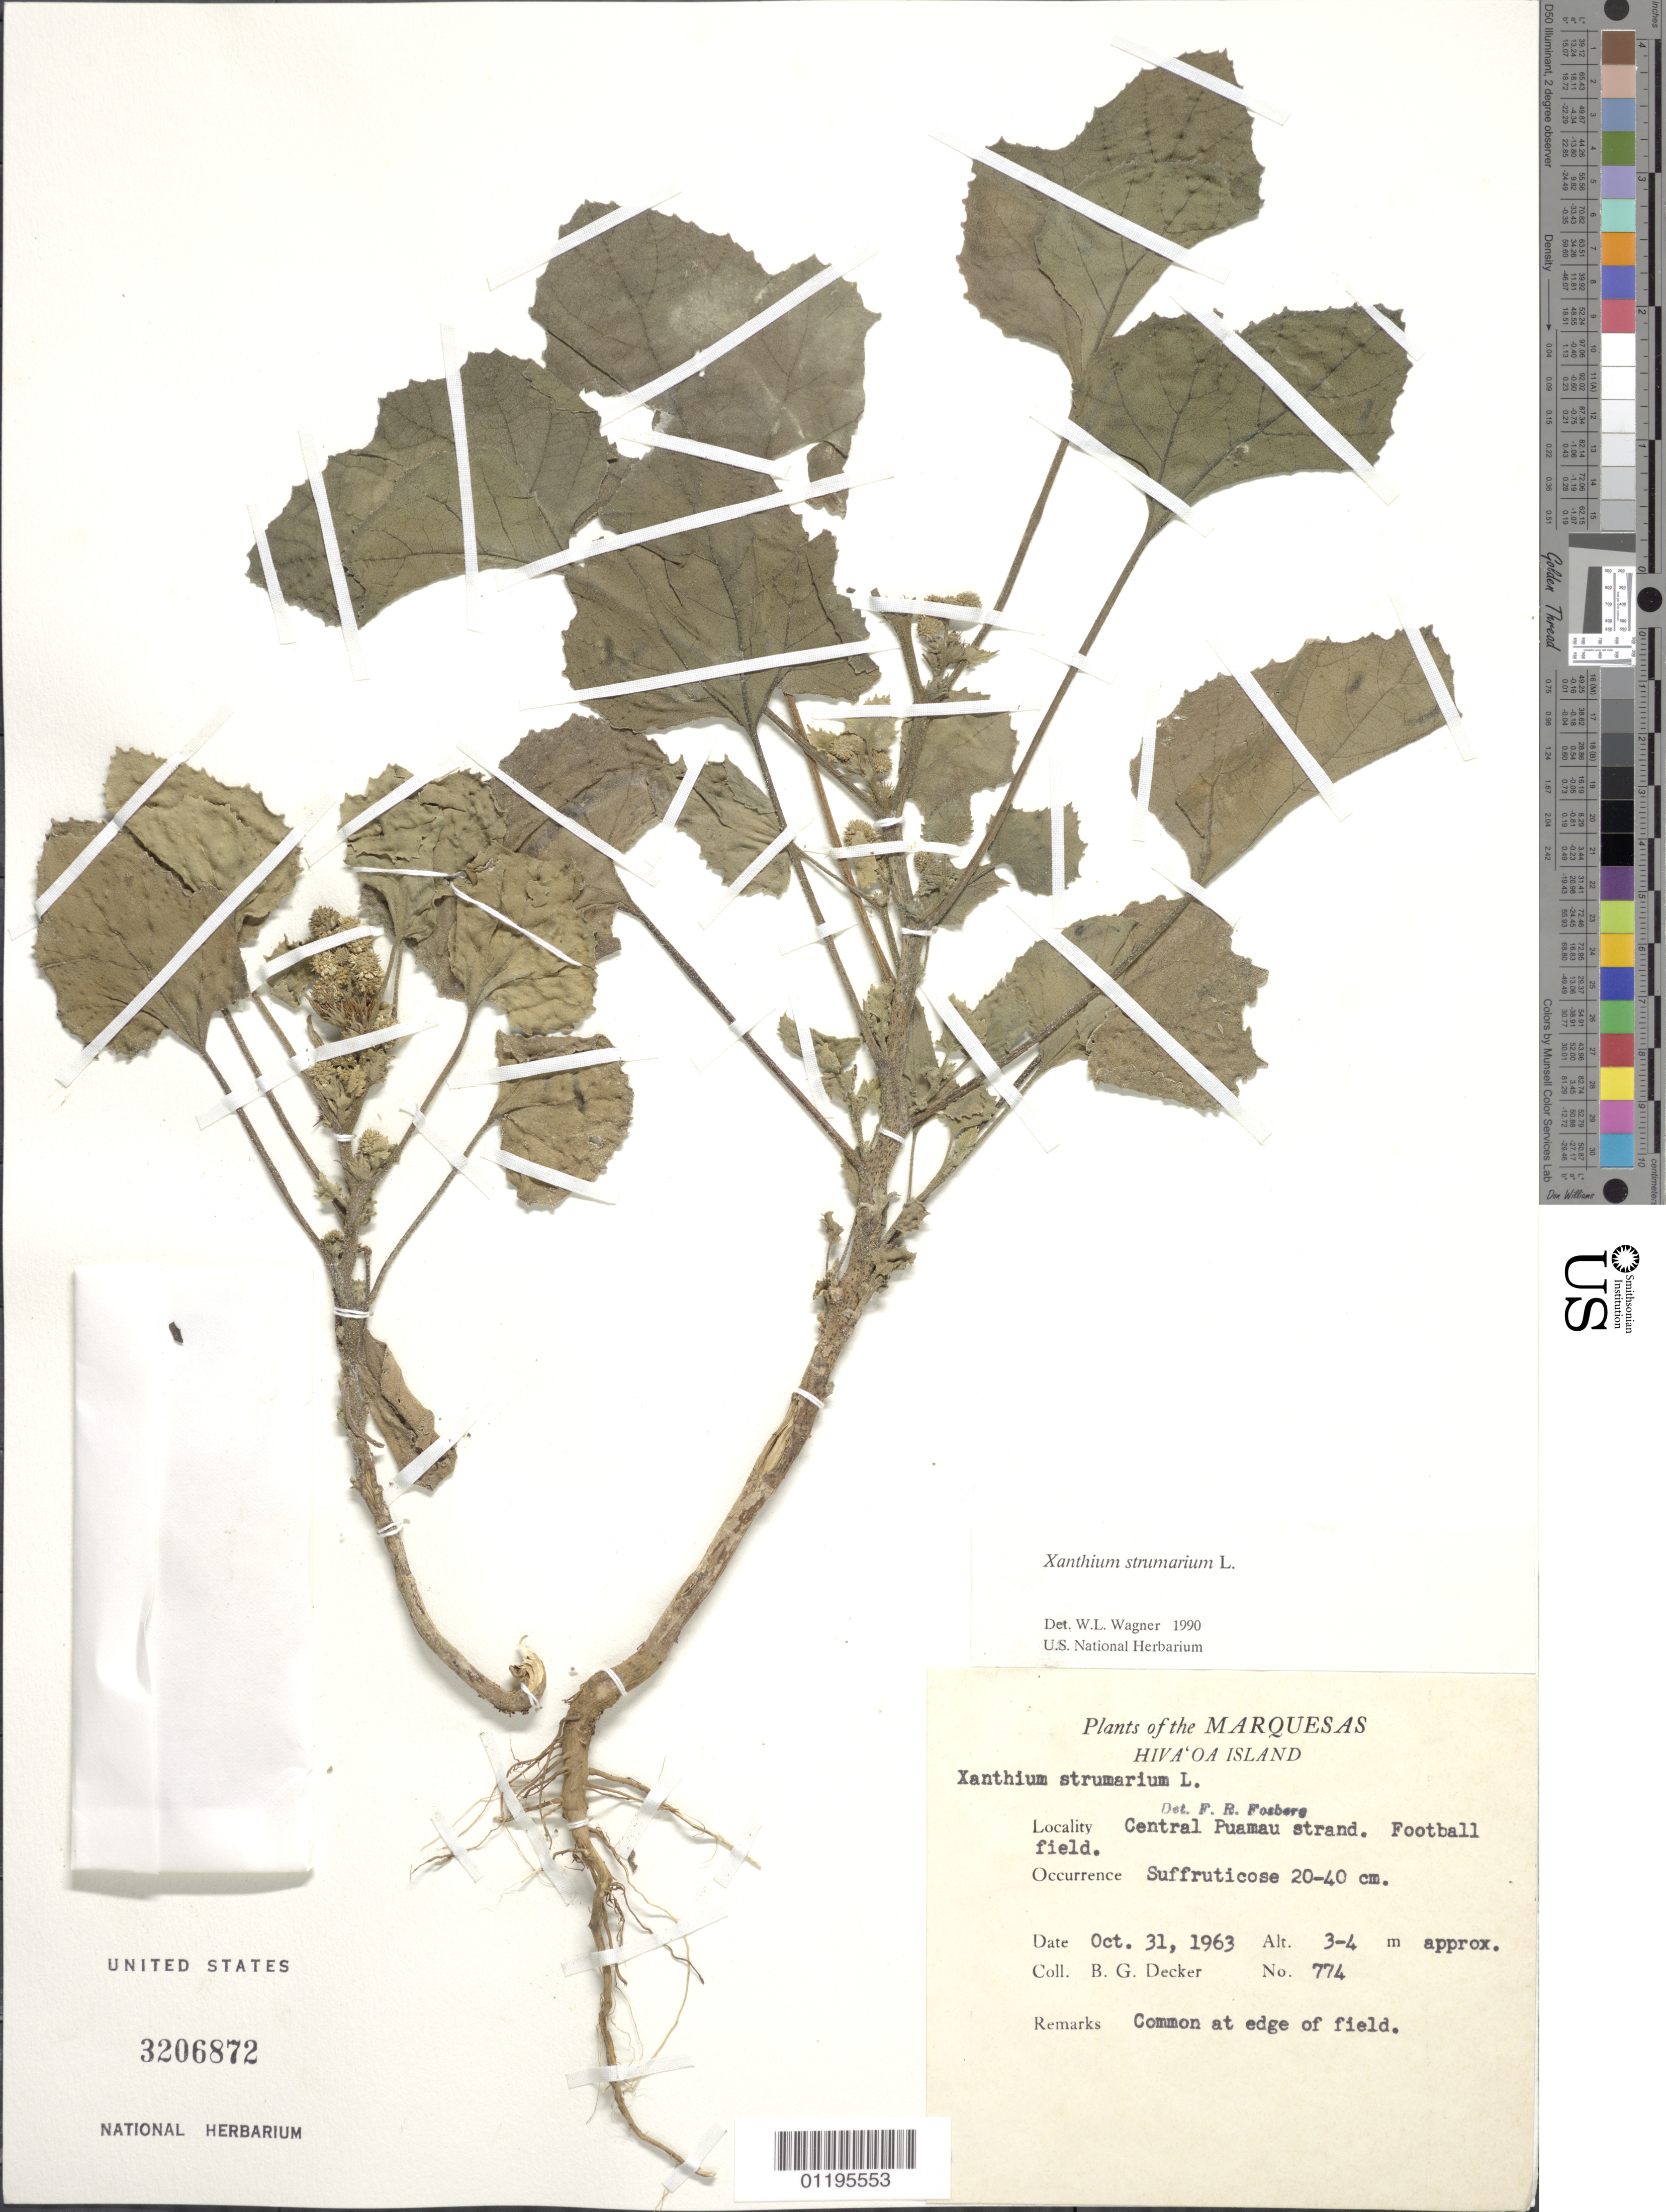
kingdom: Plantae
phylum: Tracheophyta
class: Magnoliopsida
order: Asterales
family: Asteraceae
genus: Xanthium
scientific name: Xanthium strumarium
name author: L.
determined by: Lorence, David H., (PTBG), National Tropical Botanical Garden (UNITED STATES)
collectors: B. G. Decker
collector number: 774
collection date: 1963-10-31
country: French Polynesia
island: Hiva Oa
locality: central Puamau strand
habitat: Football field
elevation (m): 3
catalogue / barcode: US 3206872